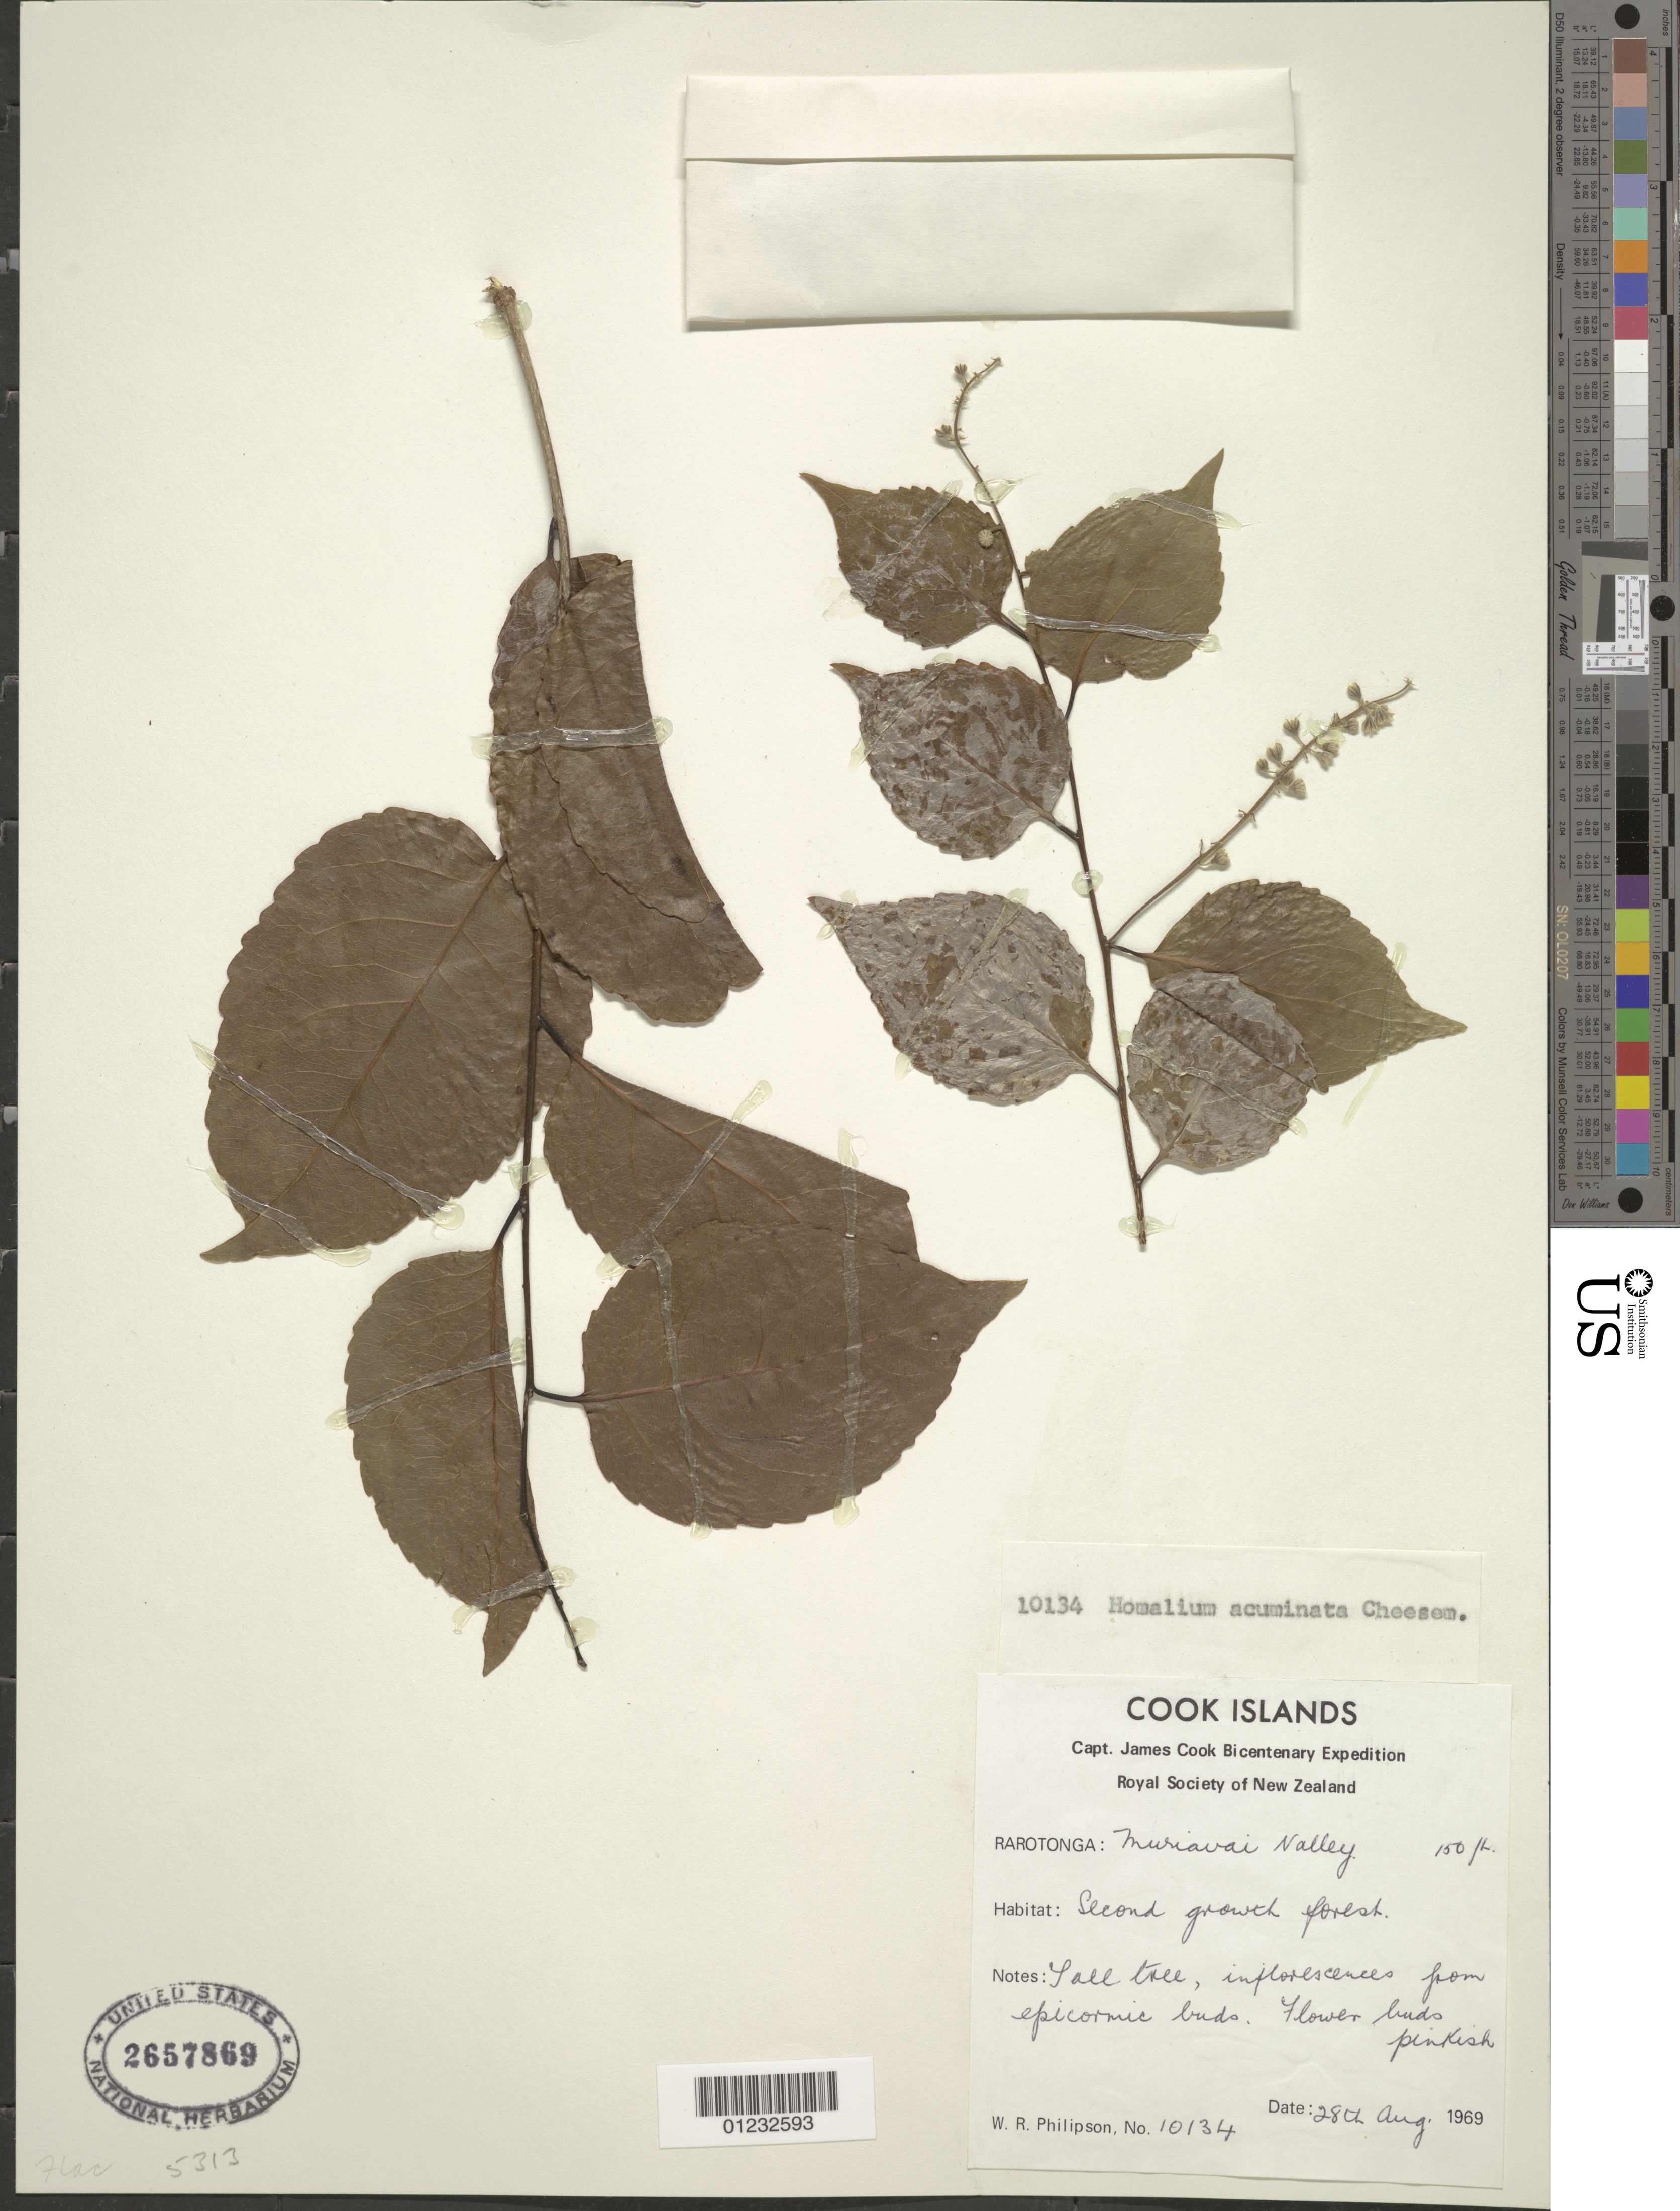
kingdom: Plantae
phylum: Tracheophyta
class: Magnoliopsida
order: Malpighiales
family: Salicaceae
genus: Homalium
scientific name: Homalium acuminatum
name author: Cheeseman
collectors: W. R. Philipson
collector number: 10134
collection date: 1969-08-28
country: Cook Islands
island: Rarotonga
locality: Muriavai Valley.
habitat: Second growth forest.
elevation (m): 46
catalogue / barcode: US 2657869